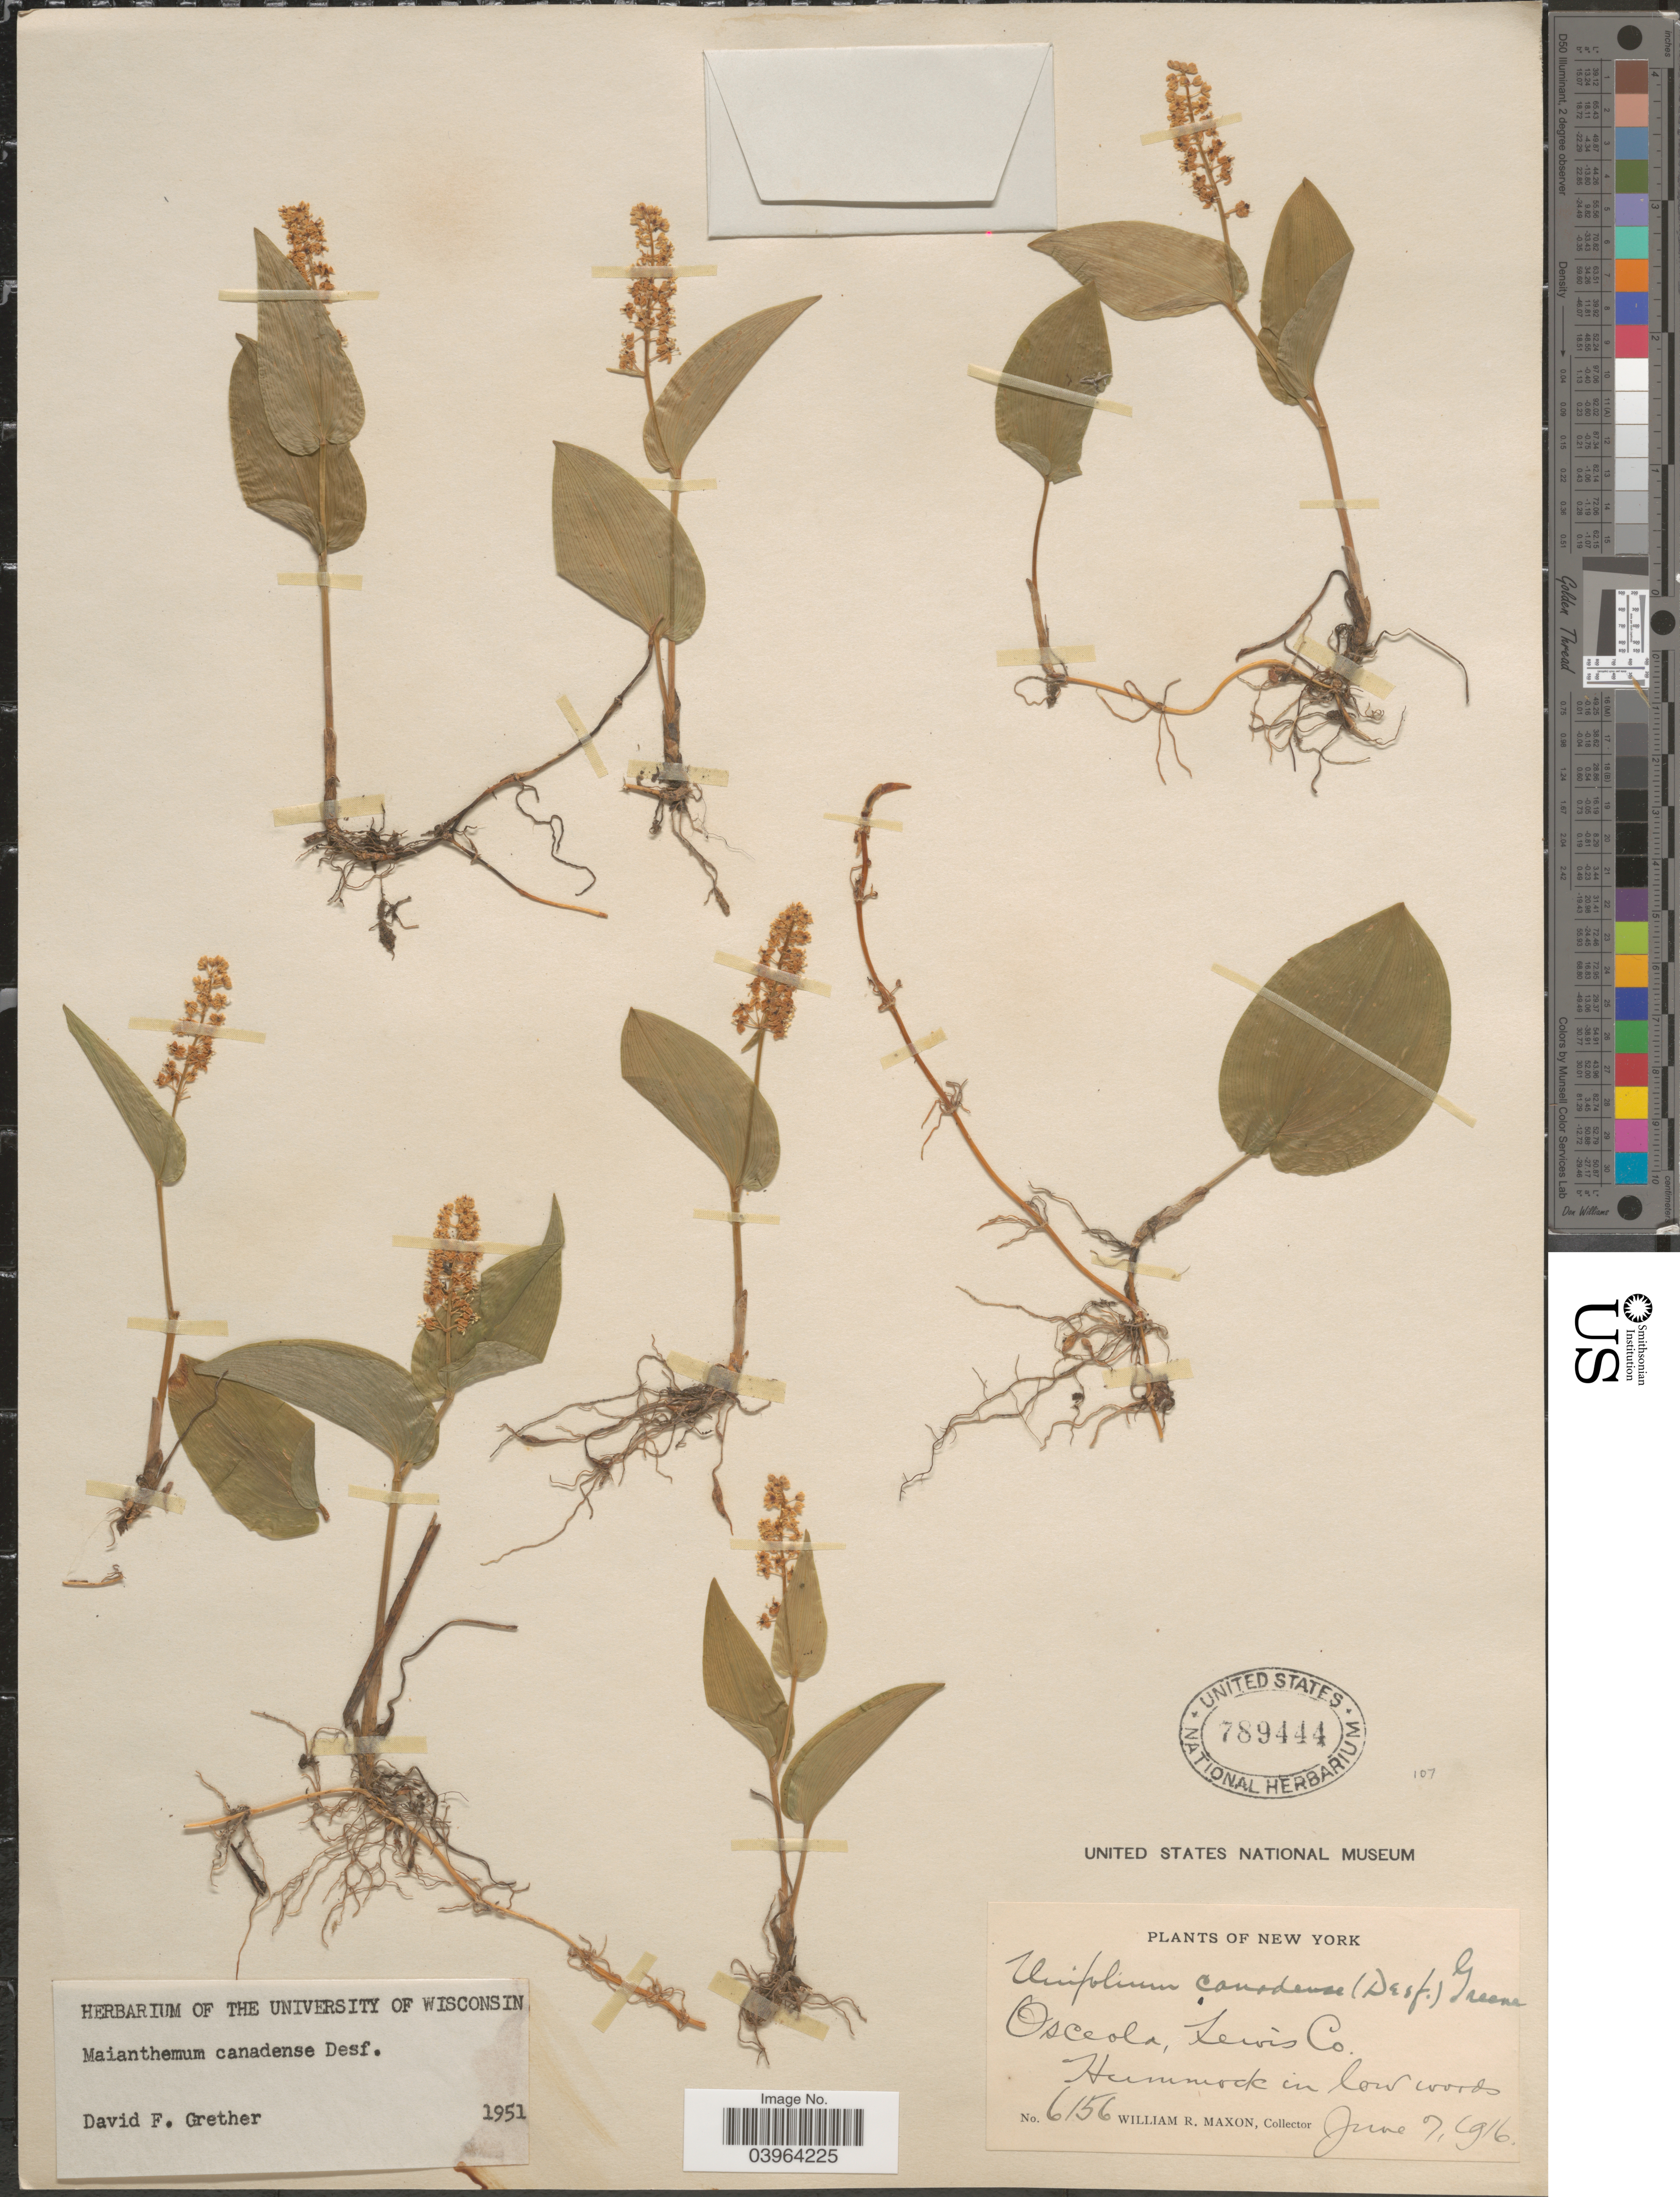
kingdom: Plantae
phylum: Tracheophyta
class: Liliopsida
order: Asparagales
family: Asparagaceae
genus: Maianthemum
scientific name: Maianthemum canadense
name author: Desf.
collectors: W. R. Maxon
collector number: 6156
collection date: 1916-06-07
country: United States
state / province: New York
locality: Osceola, Lewis Co. Hammock in low woods.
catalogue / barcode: US 789444